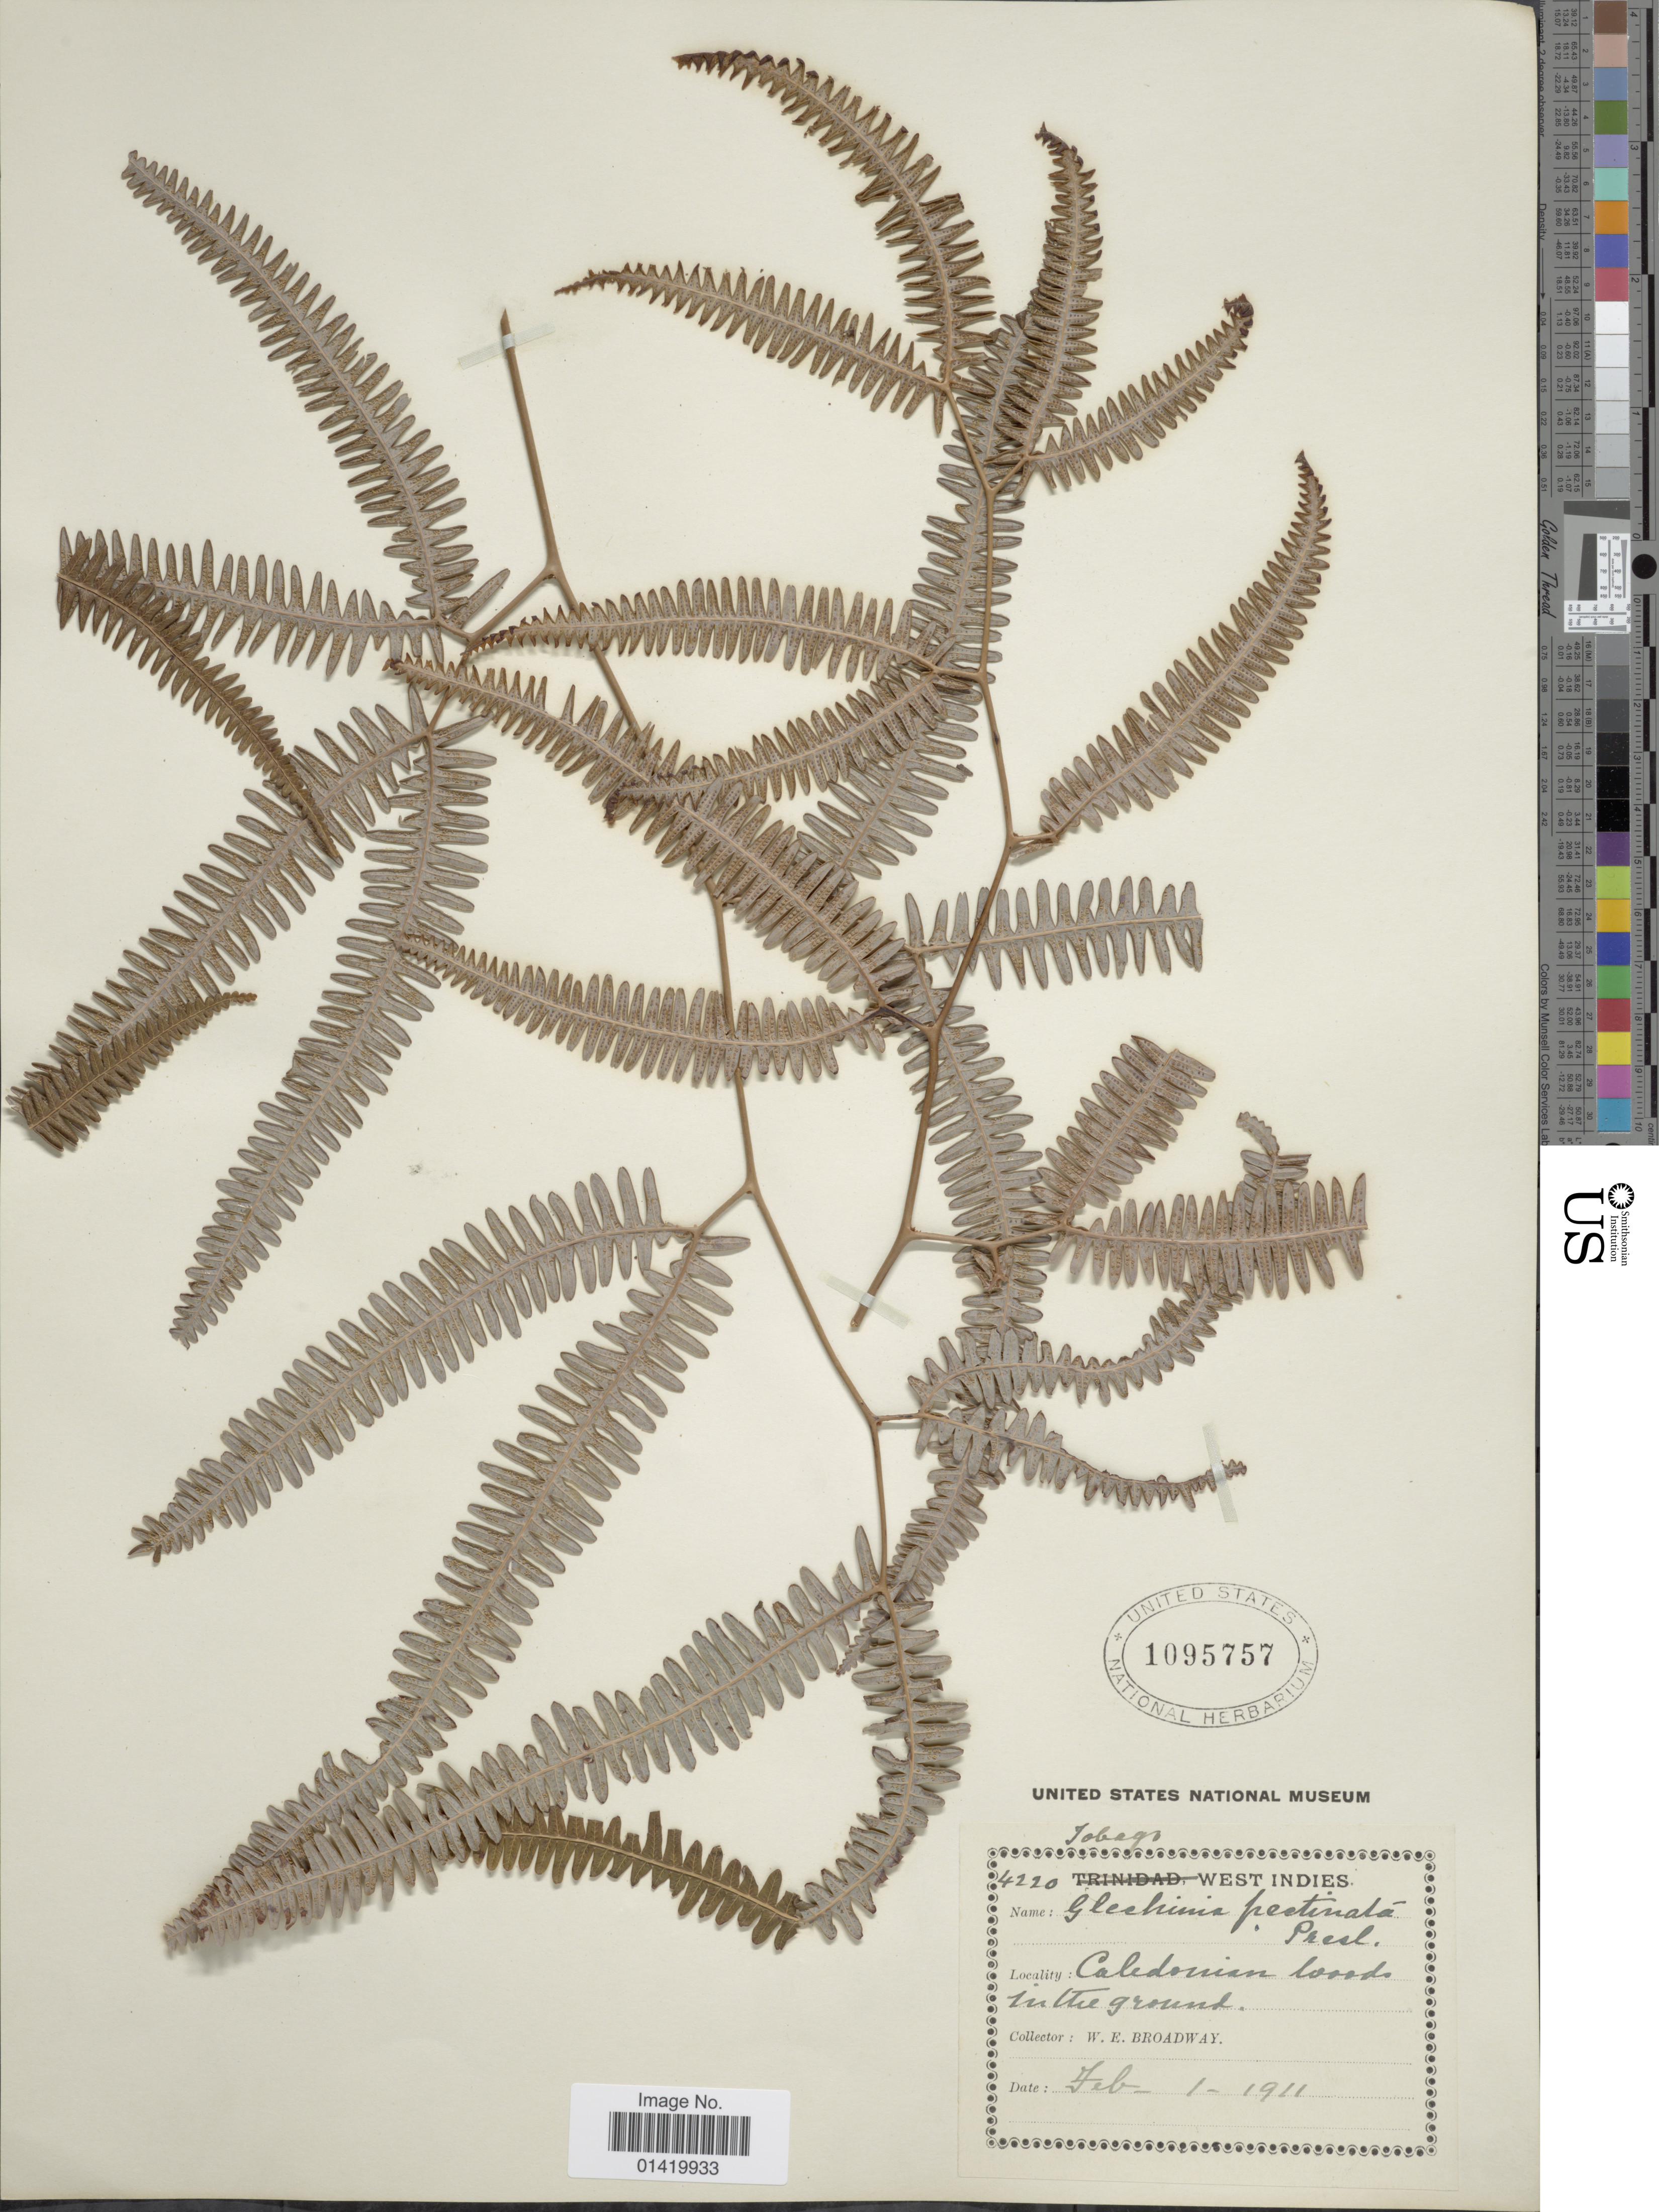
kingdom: Plantae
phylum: Tracheophyta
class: Polypodiopsida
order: Gleicheniales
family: Gleicheniaceae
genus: Gleichenella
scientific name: Gleichenella pectinata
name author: (Willd.) Ching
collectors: W. E. Broadway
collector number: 4220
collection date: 1911-02-01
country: Trinidad and Tobago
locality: Tobago, West Indies, Caledonian woods in the ground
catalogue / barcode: US 1095757